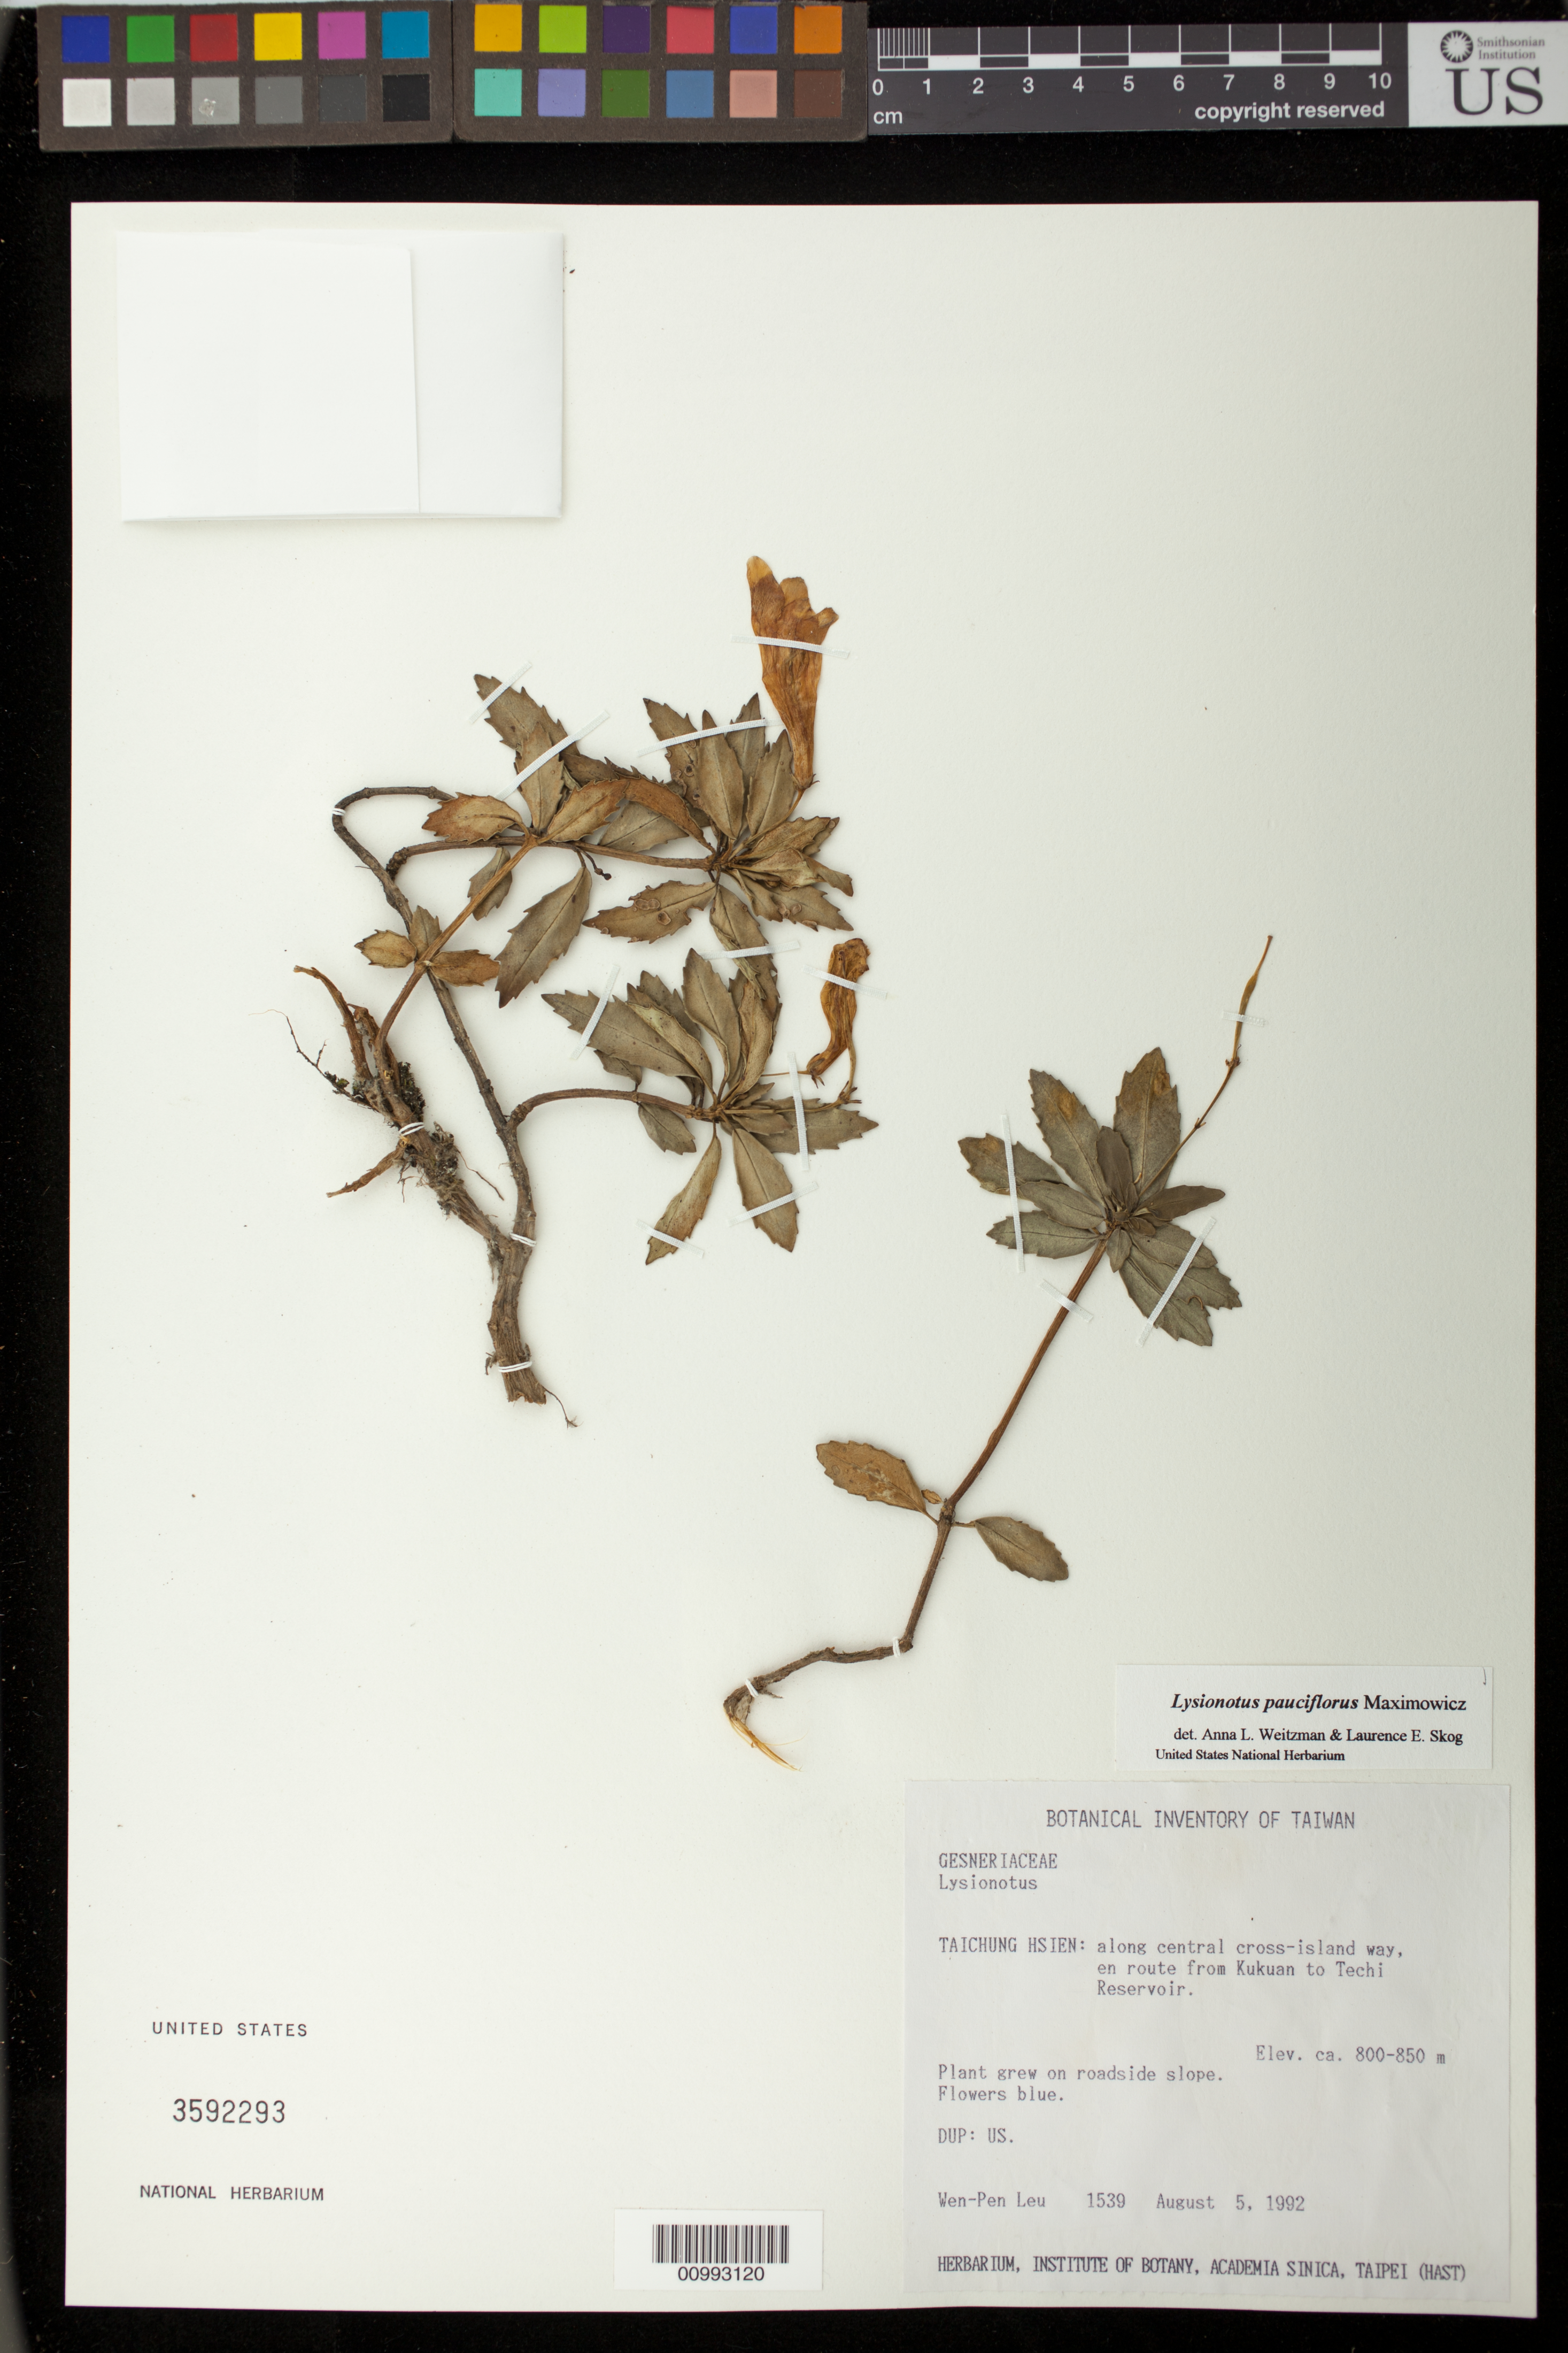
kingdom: Plantae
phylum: Tracheophyta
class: Magnoliopsida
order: Lamiales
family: Gesneriaceae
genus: Lysionotus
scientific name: Lysionotus pauciflorus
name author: Maxim.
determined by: Weitzman, A. L.; Skog, L. E.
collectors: W. Leu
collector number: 1539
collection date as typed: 05 Aug 1992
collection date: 1992-08-05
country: Taiwan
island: Taiwan [Formosa]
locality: Taichung Hsien: along central cross-island way, en route from Kukuan to Techi Reservoir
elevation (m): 800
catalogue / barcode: US 3592293